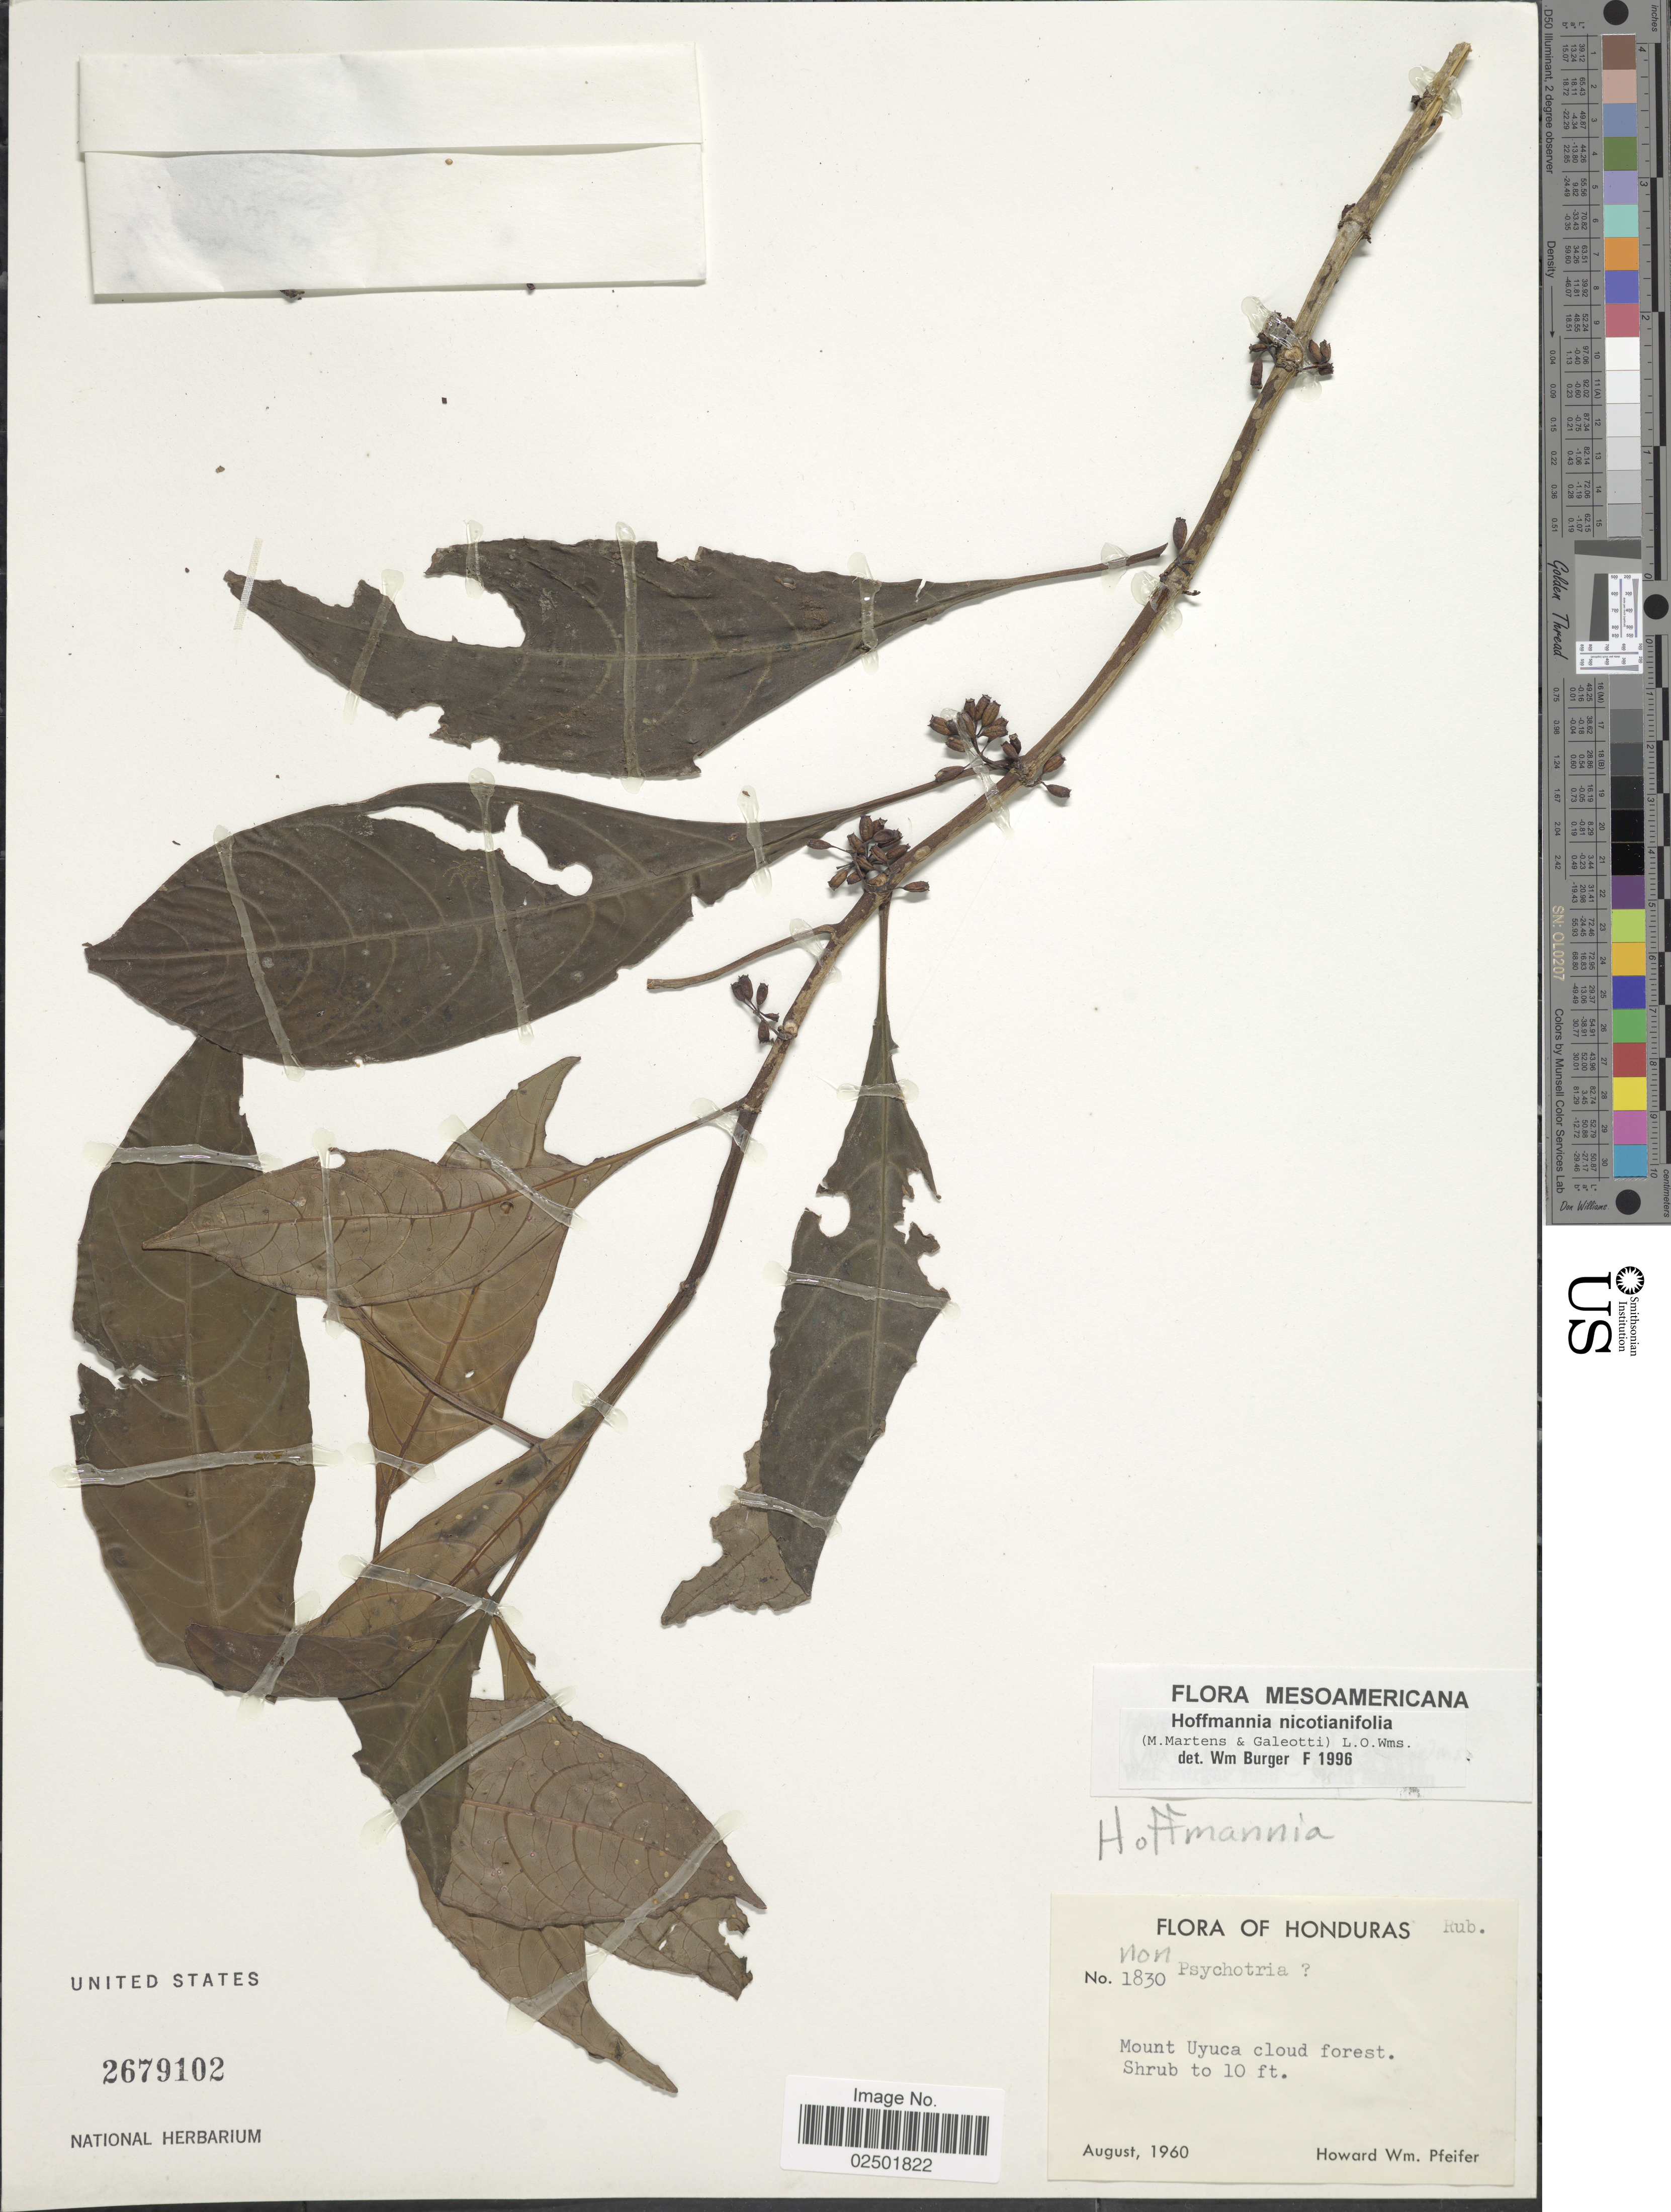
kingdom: Plantae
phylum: Tracheophyta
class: Magnoliopsida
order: Gentianales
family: Rubiaceae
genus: Hoffmannia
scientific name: Hoffmannia nicotianifolia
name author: (M. Martens & Galeoti) L.O. Williams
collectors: H. W. Pfeifer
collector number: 1830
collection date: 1960-08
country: Honduras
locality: Mount Uyuca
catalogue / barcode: US 2679102